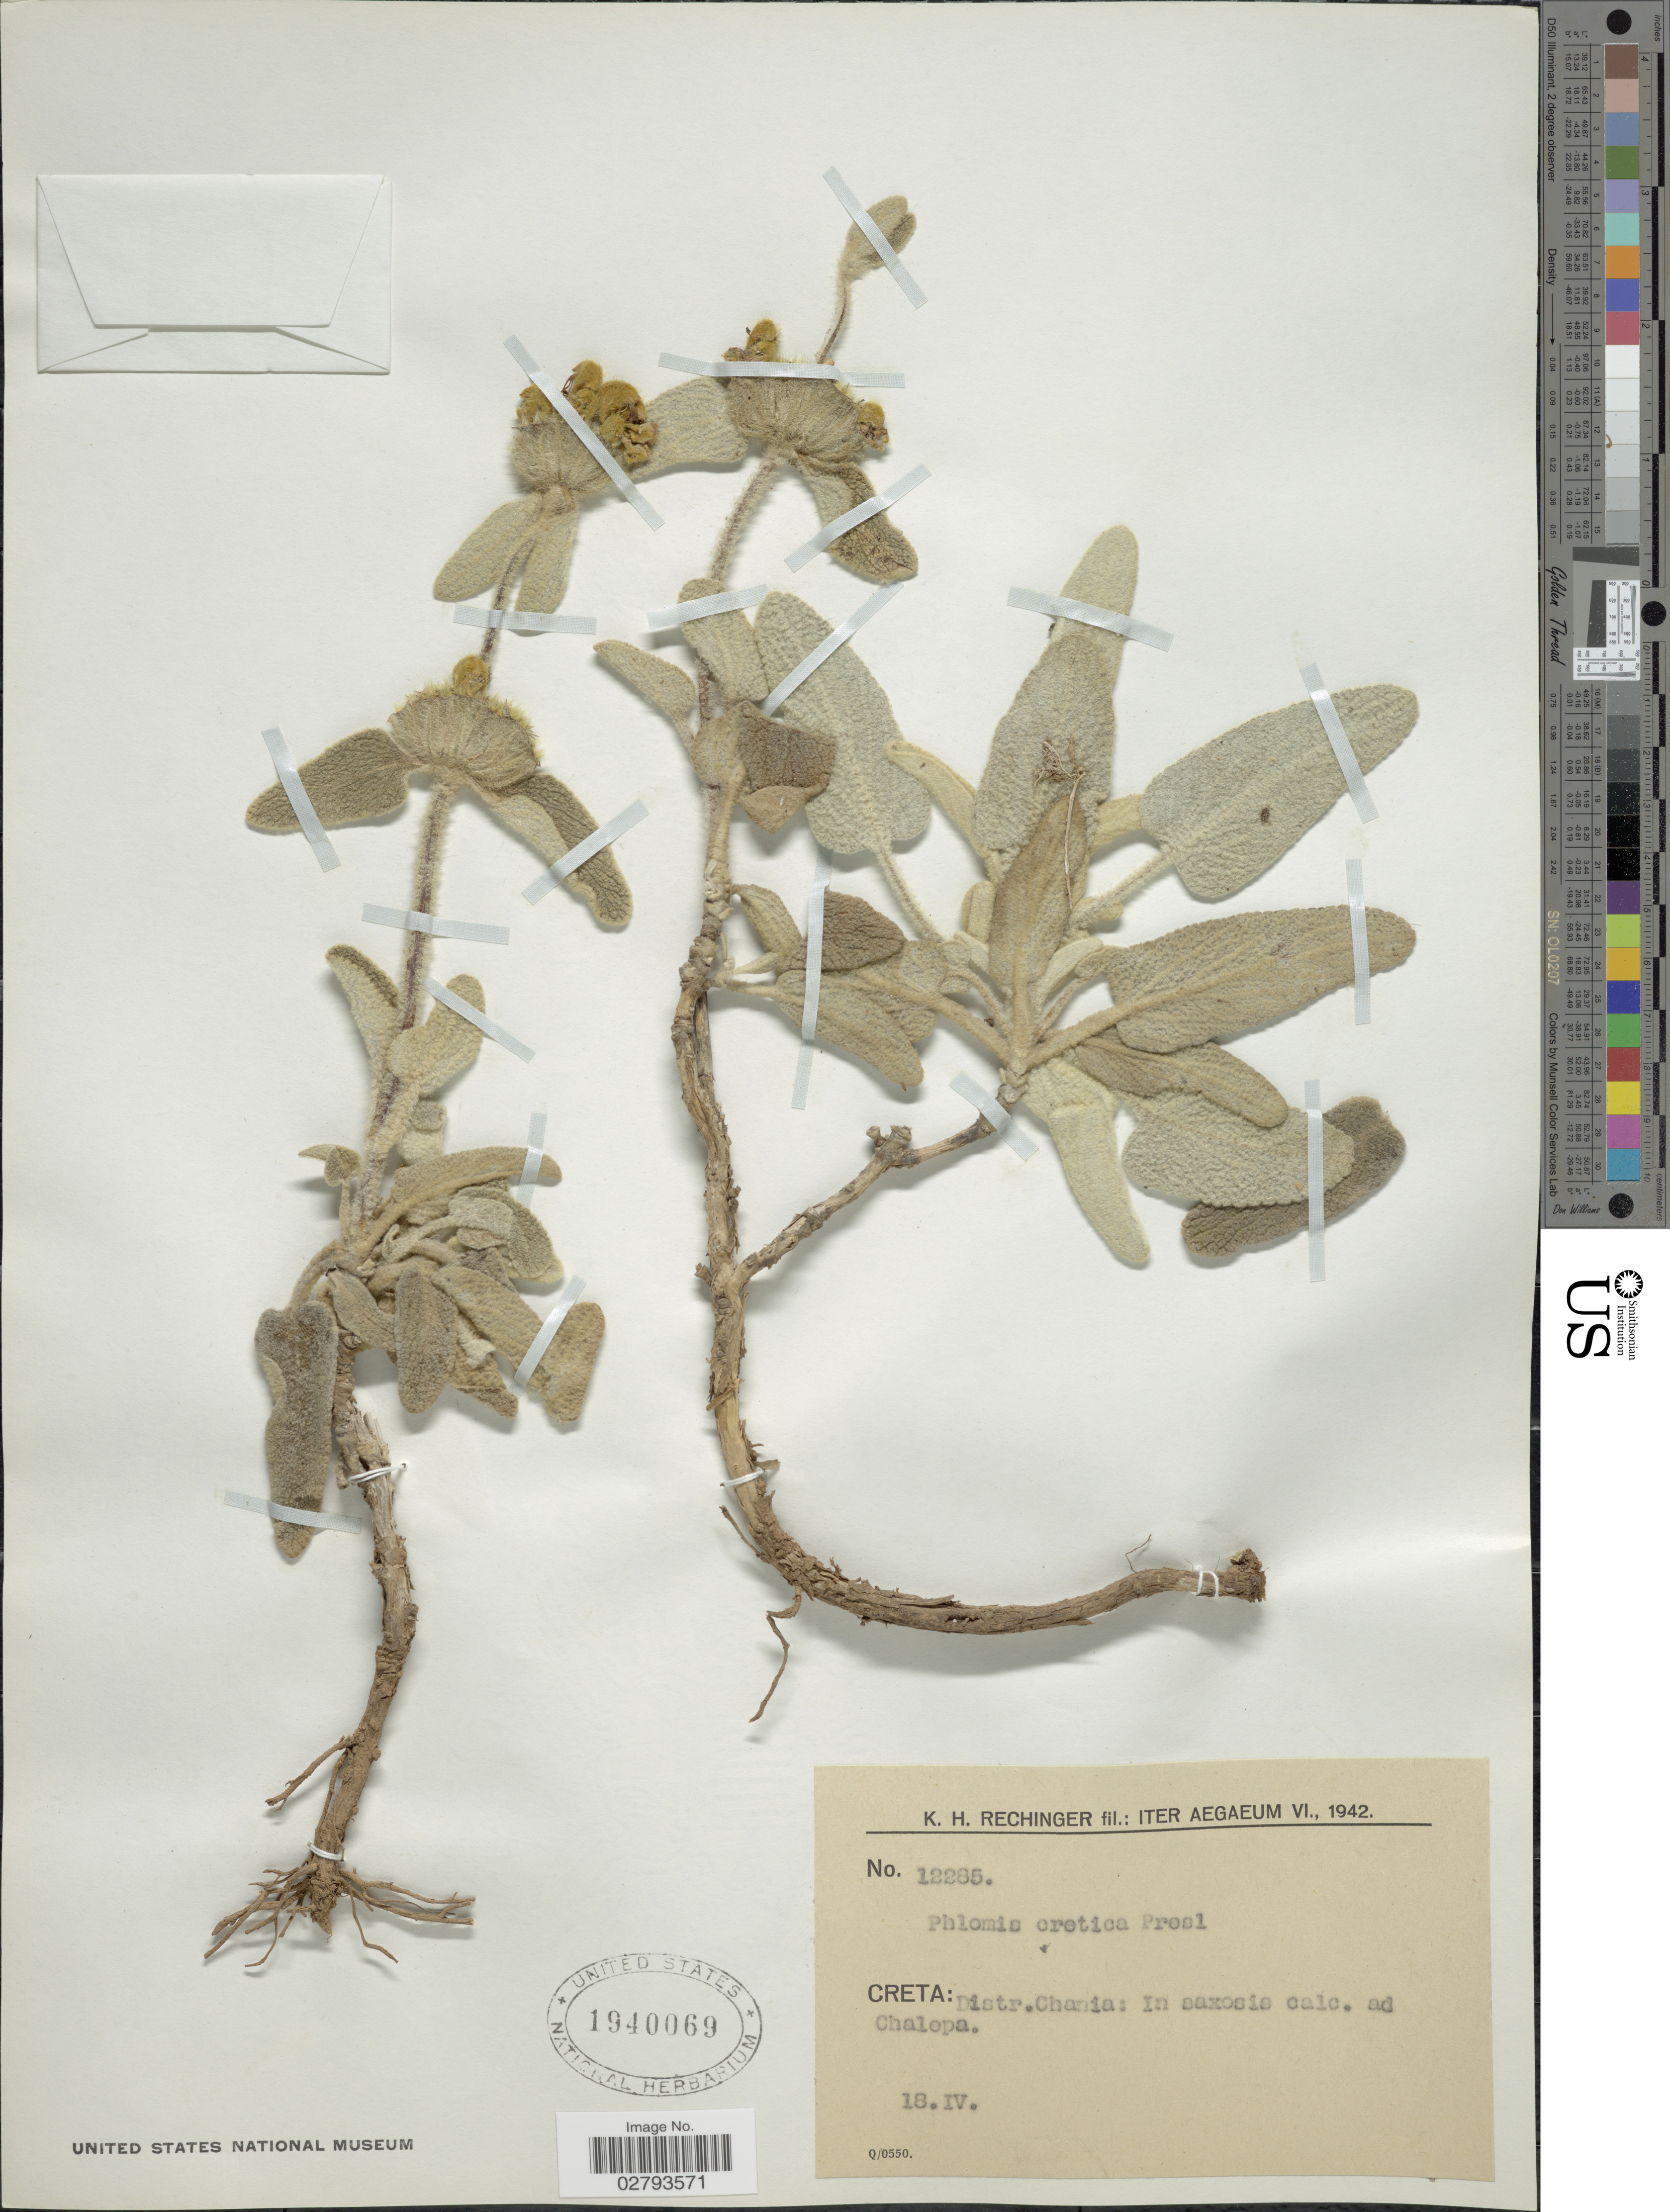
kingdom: Plantae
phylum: Tracheophyta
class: Magnoliopsida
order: Lamiales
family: Lamiaceae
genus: Phlomis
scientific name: Phlomis cretica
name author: C. Presl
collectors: K. H. Rechinger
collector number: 12285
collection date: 1942-06-18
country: Greece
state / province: Crete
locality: Aegaeum. Creta: Distr. Chania: In saxosis calc. ad Chalepa.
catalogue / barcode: US 1940069